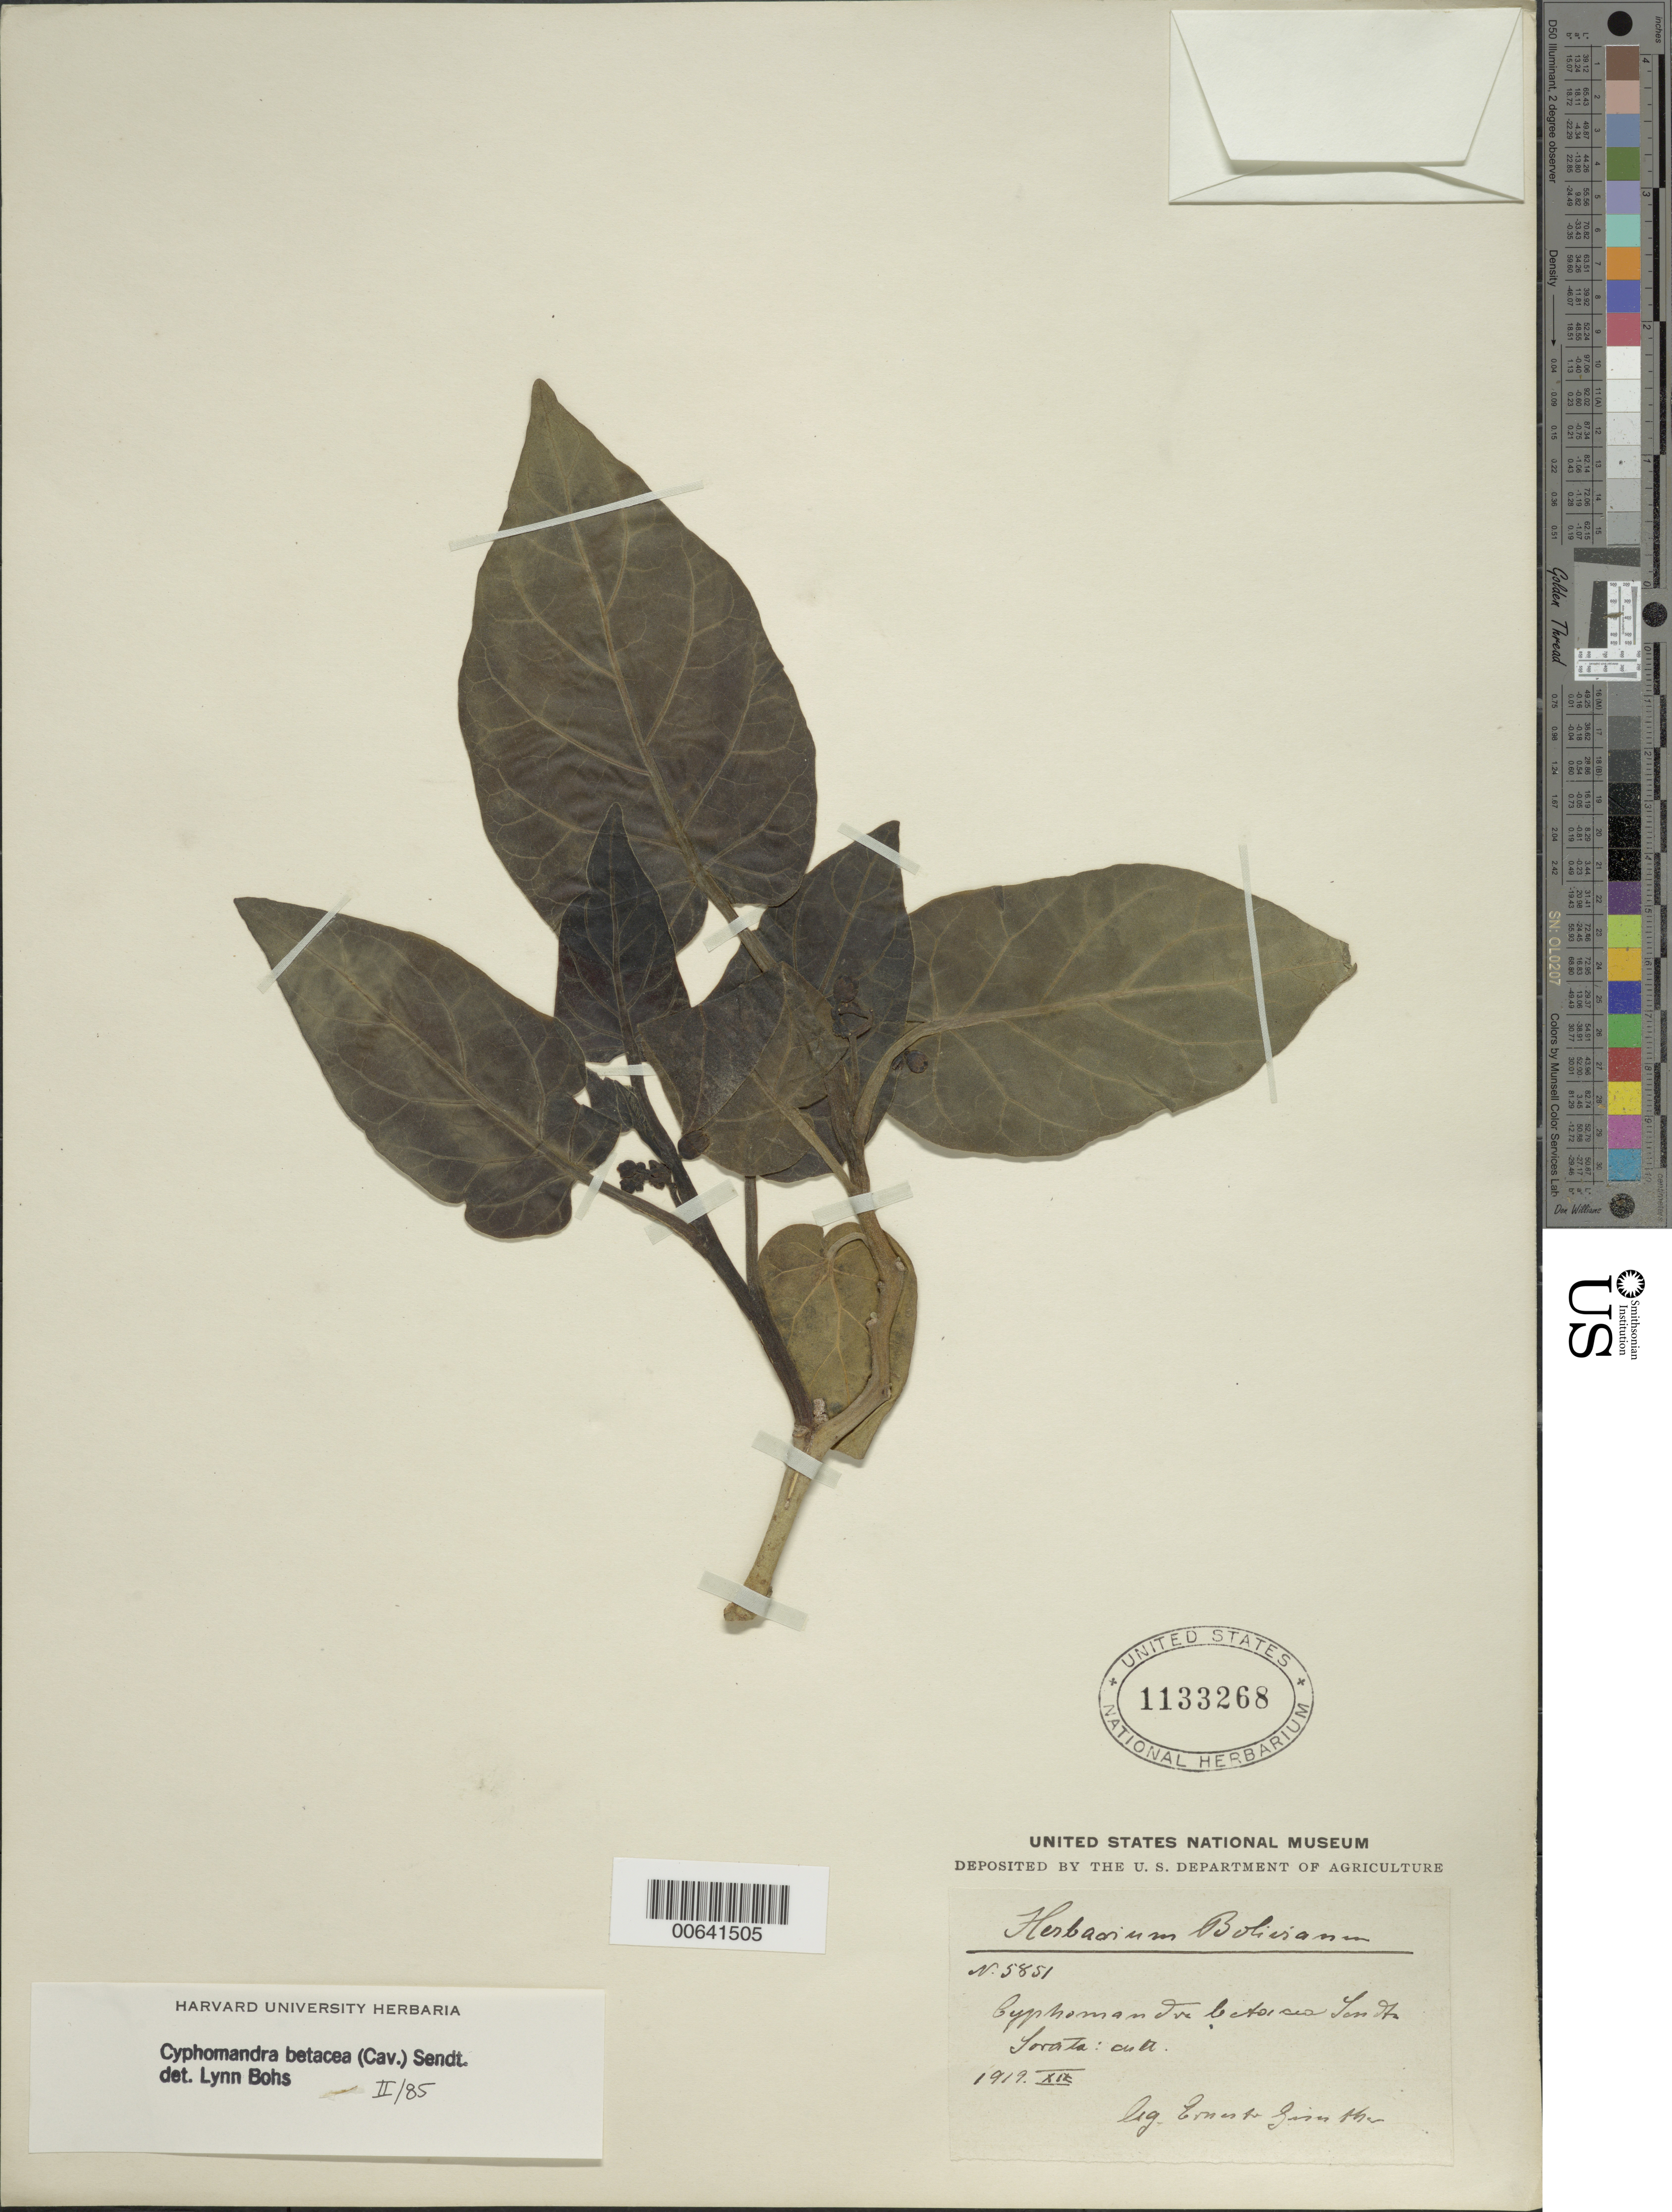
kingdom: Plantae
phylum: Tracheophyta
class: Magnoliopsida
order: Solanales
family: Solanaceae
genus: Cyphomandra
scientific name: Cyphomandra betacea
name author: (Cav.) Sendtn.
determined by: Bohs, L. A.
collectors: E. Grinther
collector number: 5851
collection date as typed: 01 Dec 1919 or 12 Jan 1919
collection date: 1919-01-12 or 1919-12-01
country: Bolivia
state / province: La Paz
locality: Sorata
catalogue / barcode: US 1133268